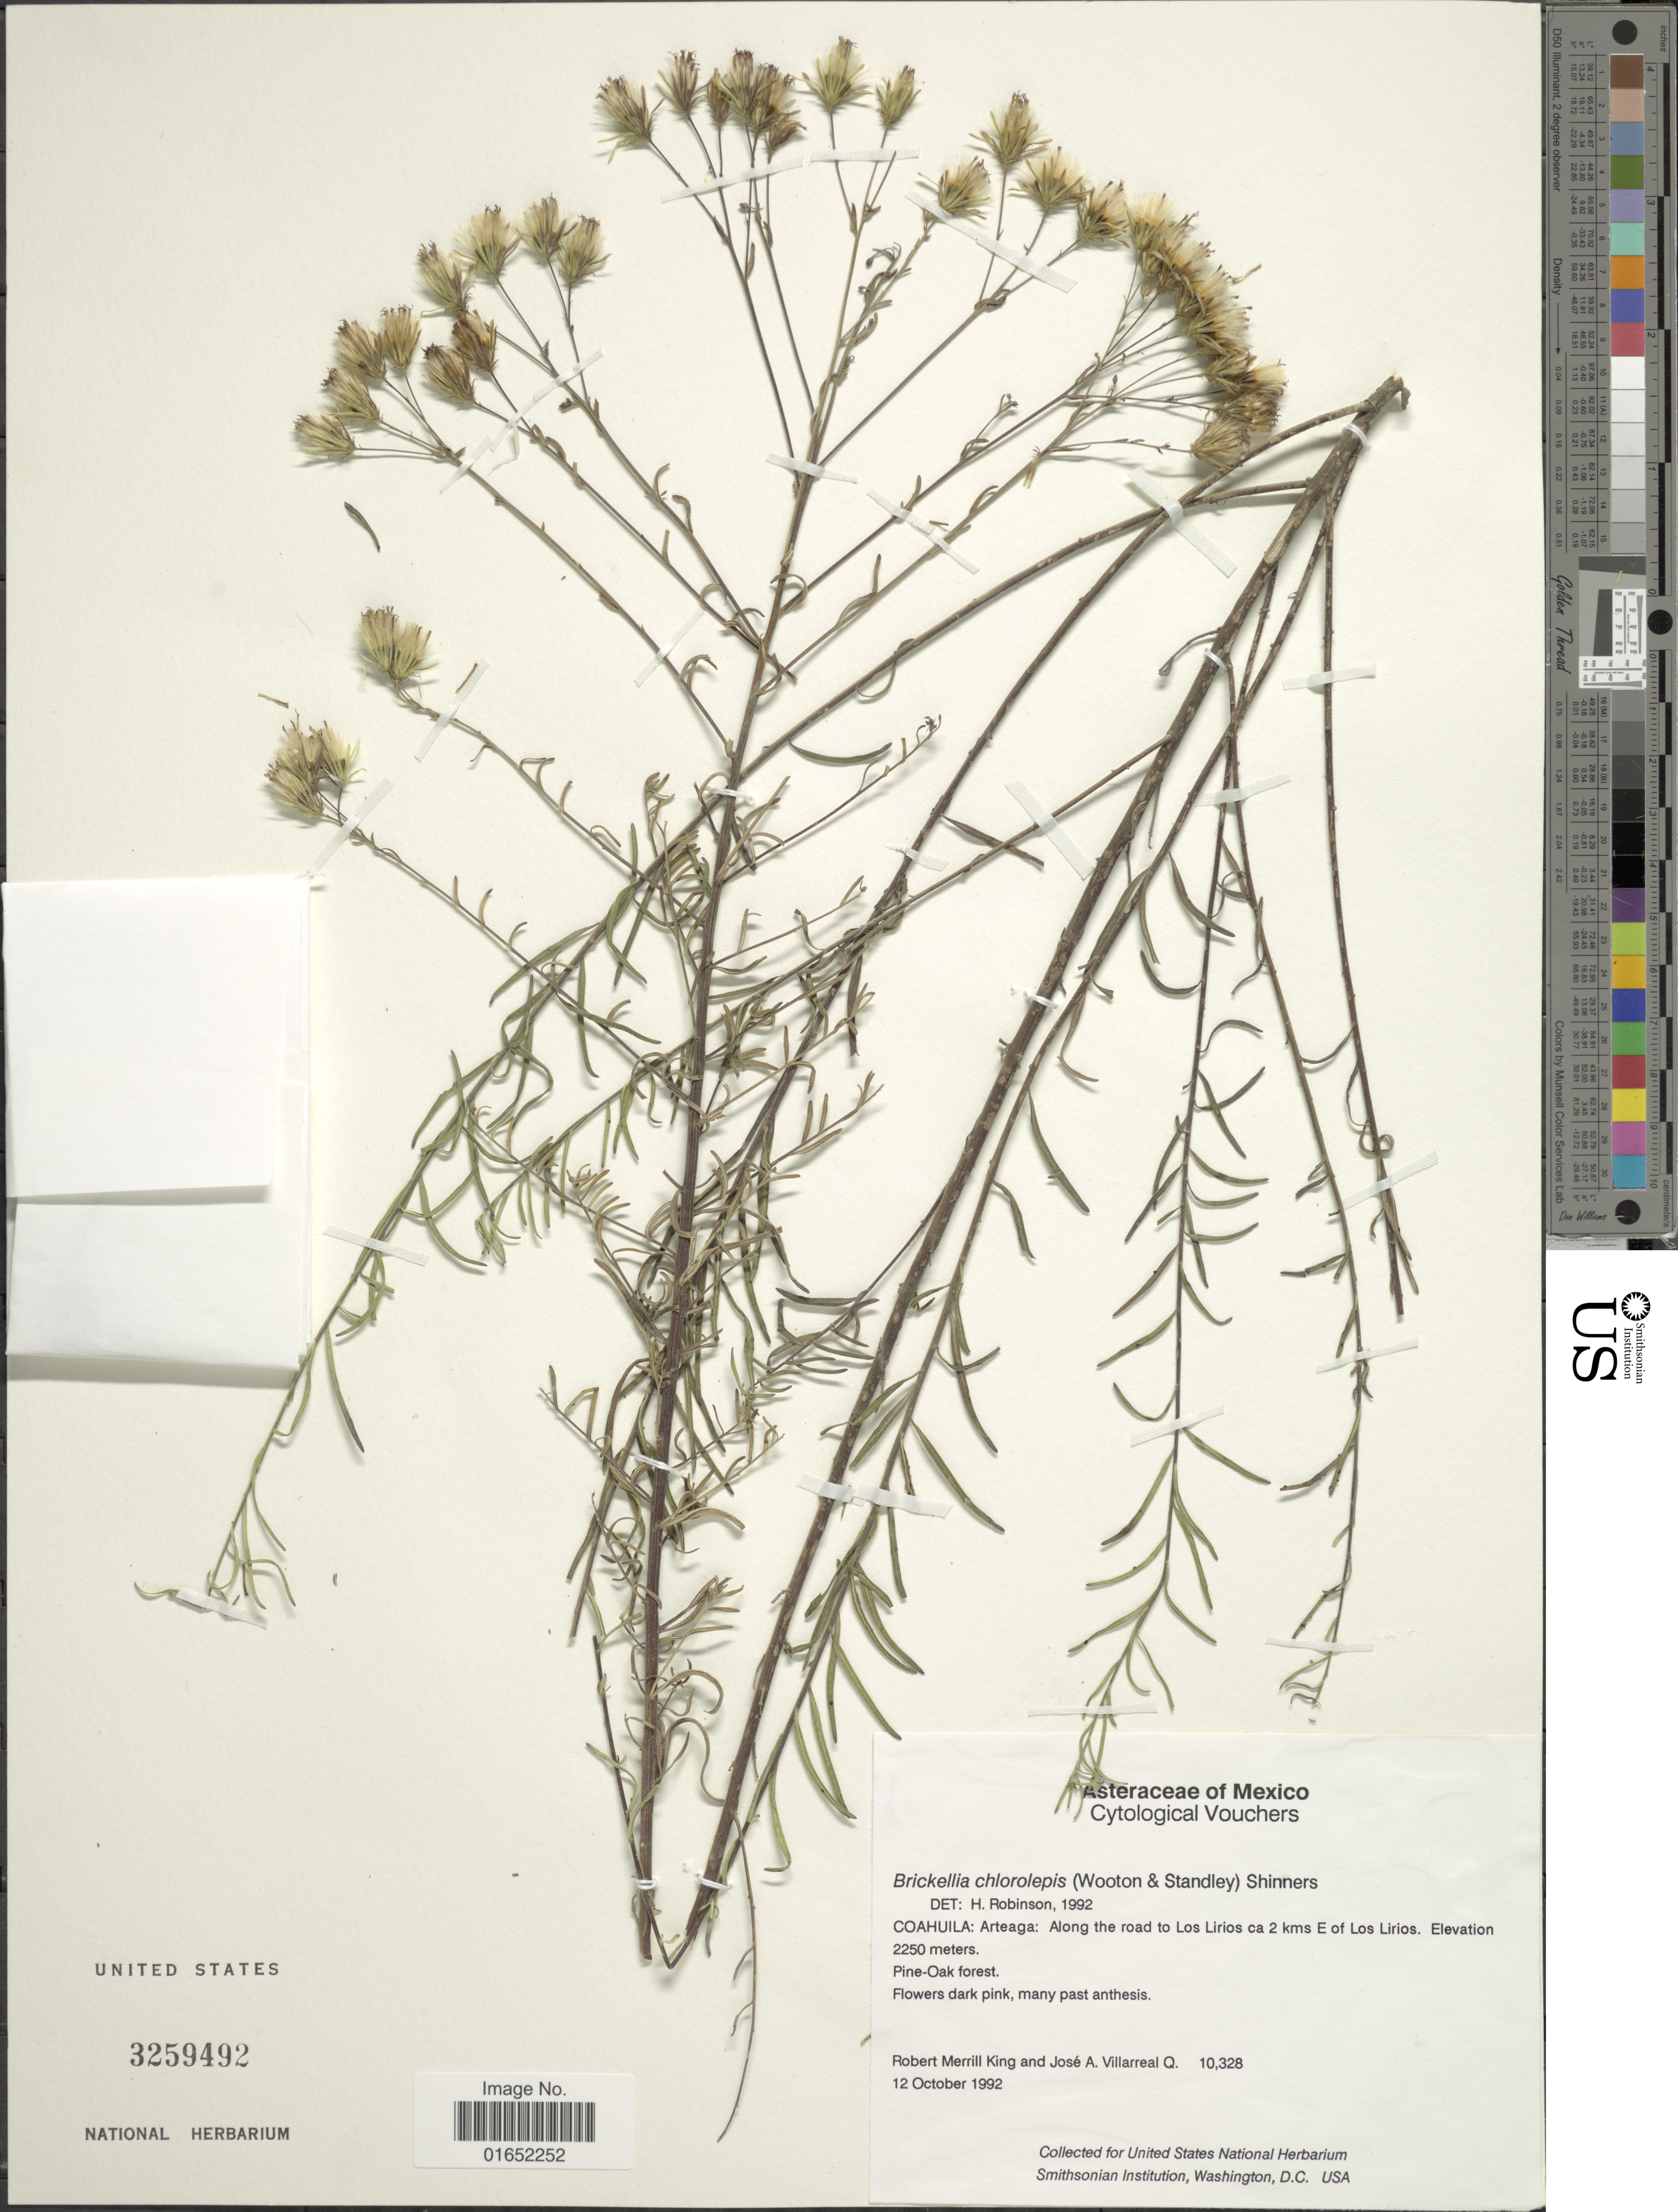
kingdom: Plantae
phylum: Tracheophyta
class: Magnoliopsida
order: Asterales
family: Asteraceae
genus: Brickellia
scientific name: Brickellia rosmarinifolia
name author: (Vent.) W.A. Weber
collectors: R. M. King & J. Villarreal-Quintanilla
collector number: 10328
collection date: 1992-10-12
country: Mexico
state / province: Coahuila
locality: Arteaga: Along the road to Los Lirios, ca 2 km E of Los Lirios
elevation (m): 2250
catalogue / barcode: US 3259492